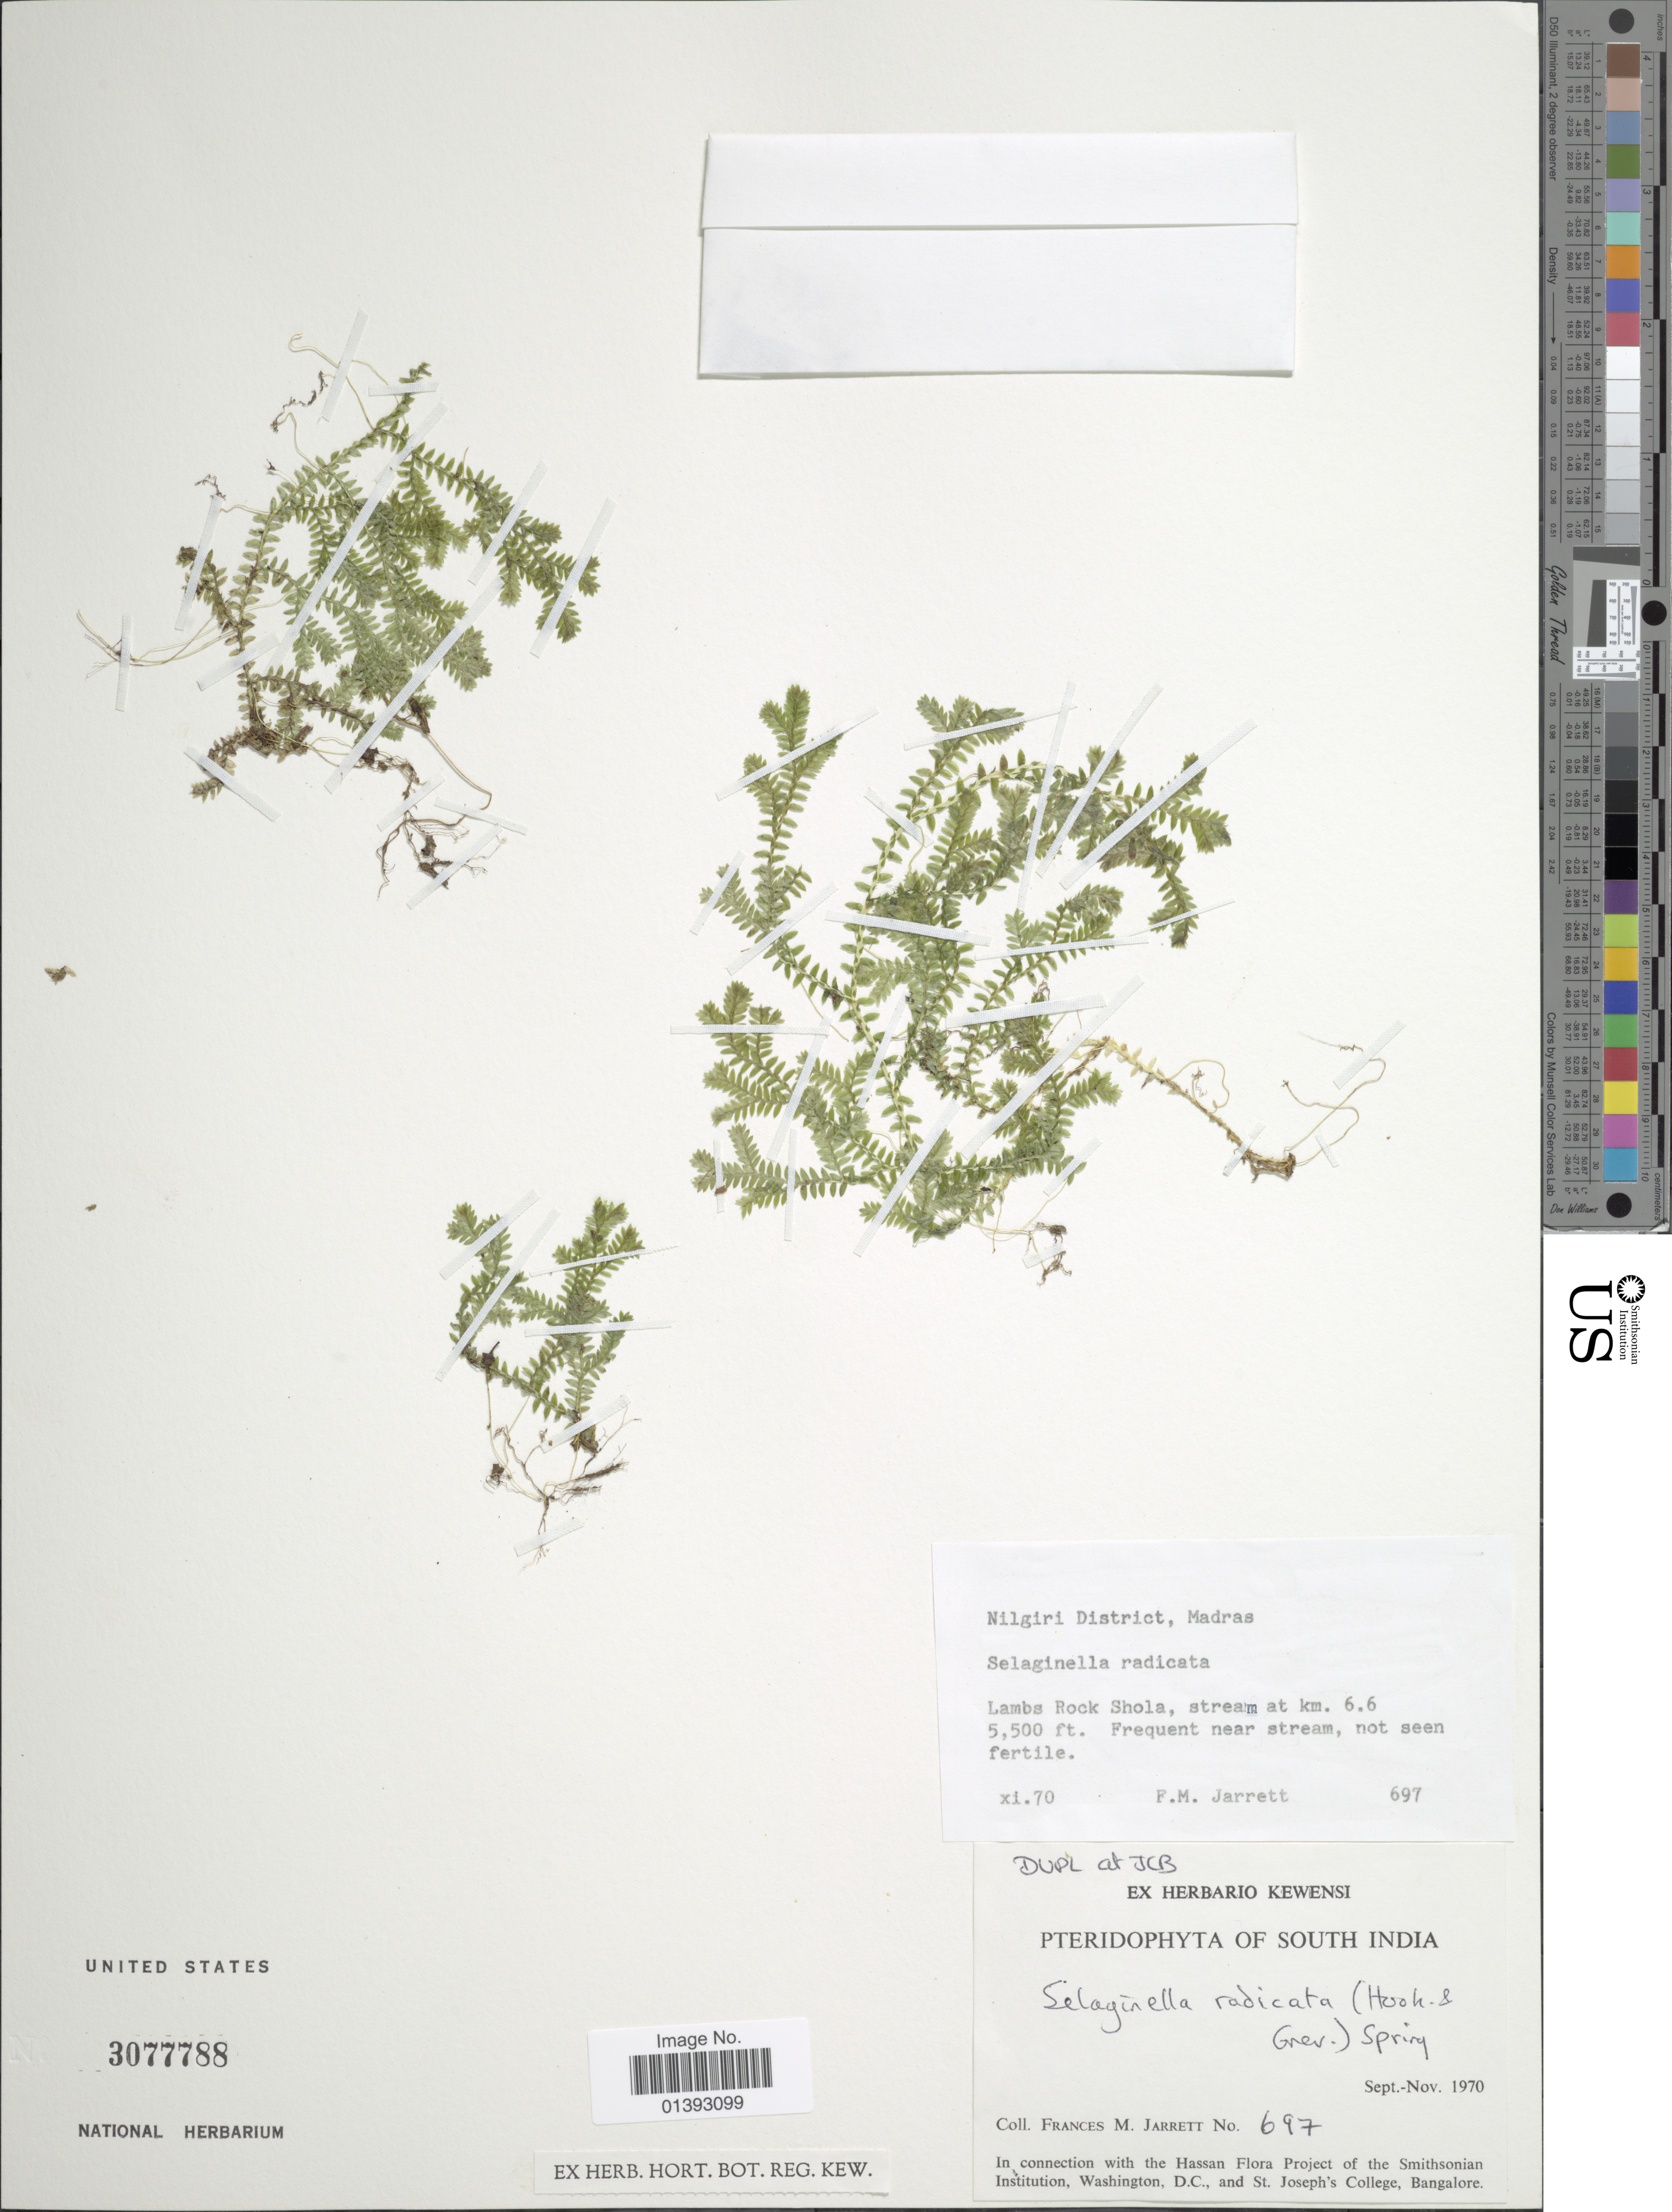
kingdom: Plantae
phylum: Tracheophyta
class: Lycopodiopsida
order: Selaginellales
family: Selaginellaceae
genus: Selaginella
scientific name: Selaginella radicata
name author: (Hook. & Grev.) Spring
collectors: F. M. Jarrett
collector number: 697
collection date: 1970-11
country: India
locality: Nilgiri District, Madras, Lambs Rock Shola, stream at km 6.6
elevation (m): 1676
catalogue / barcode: US 3077788